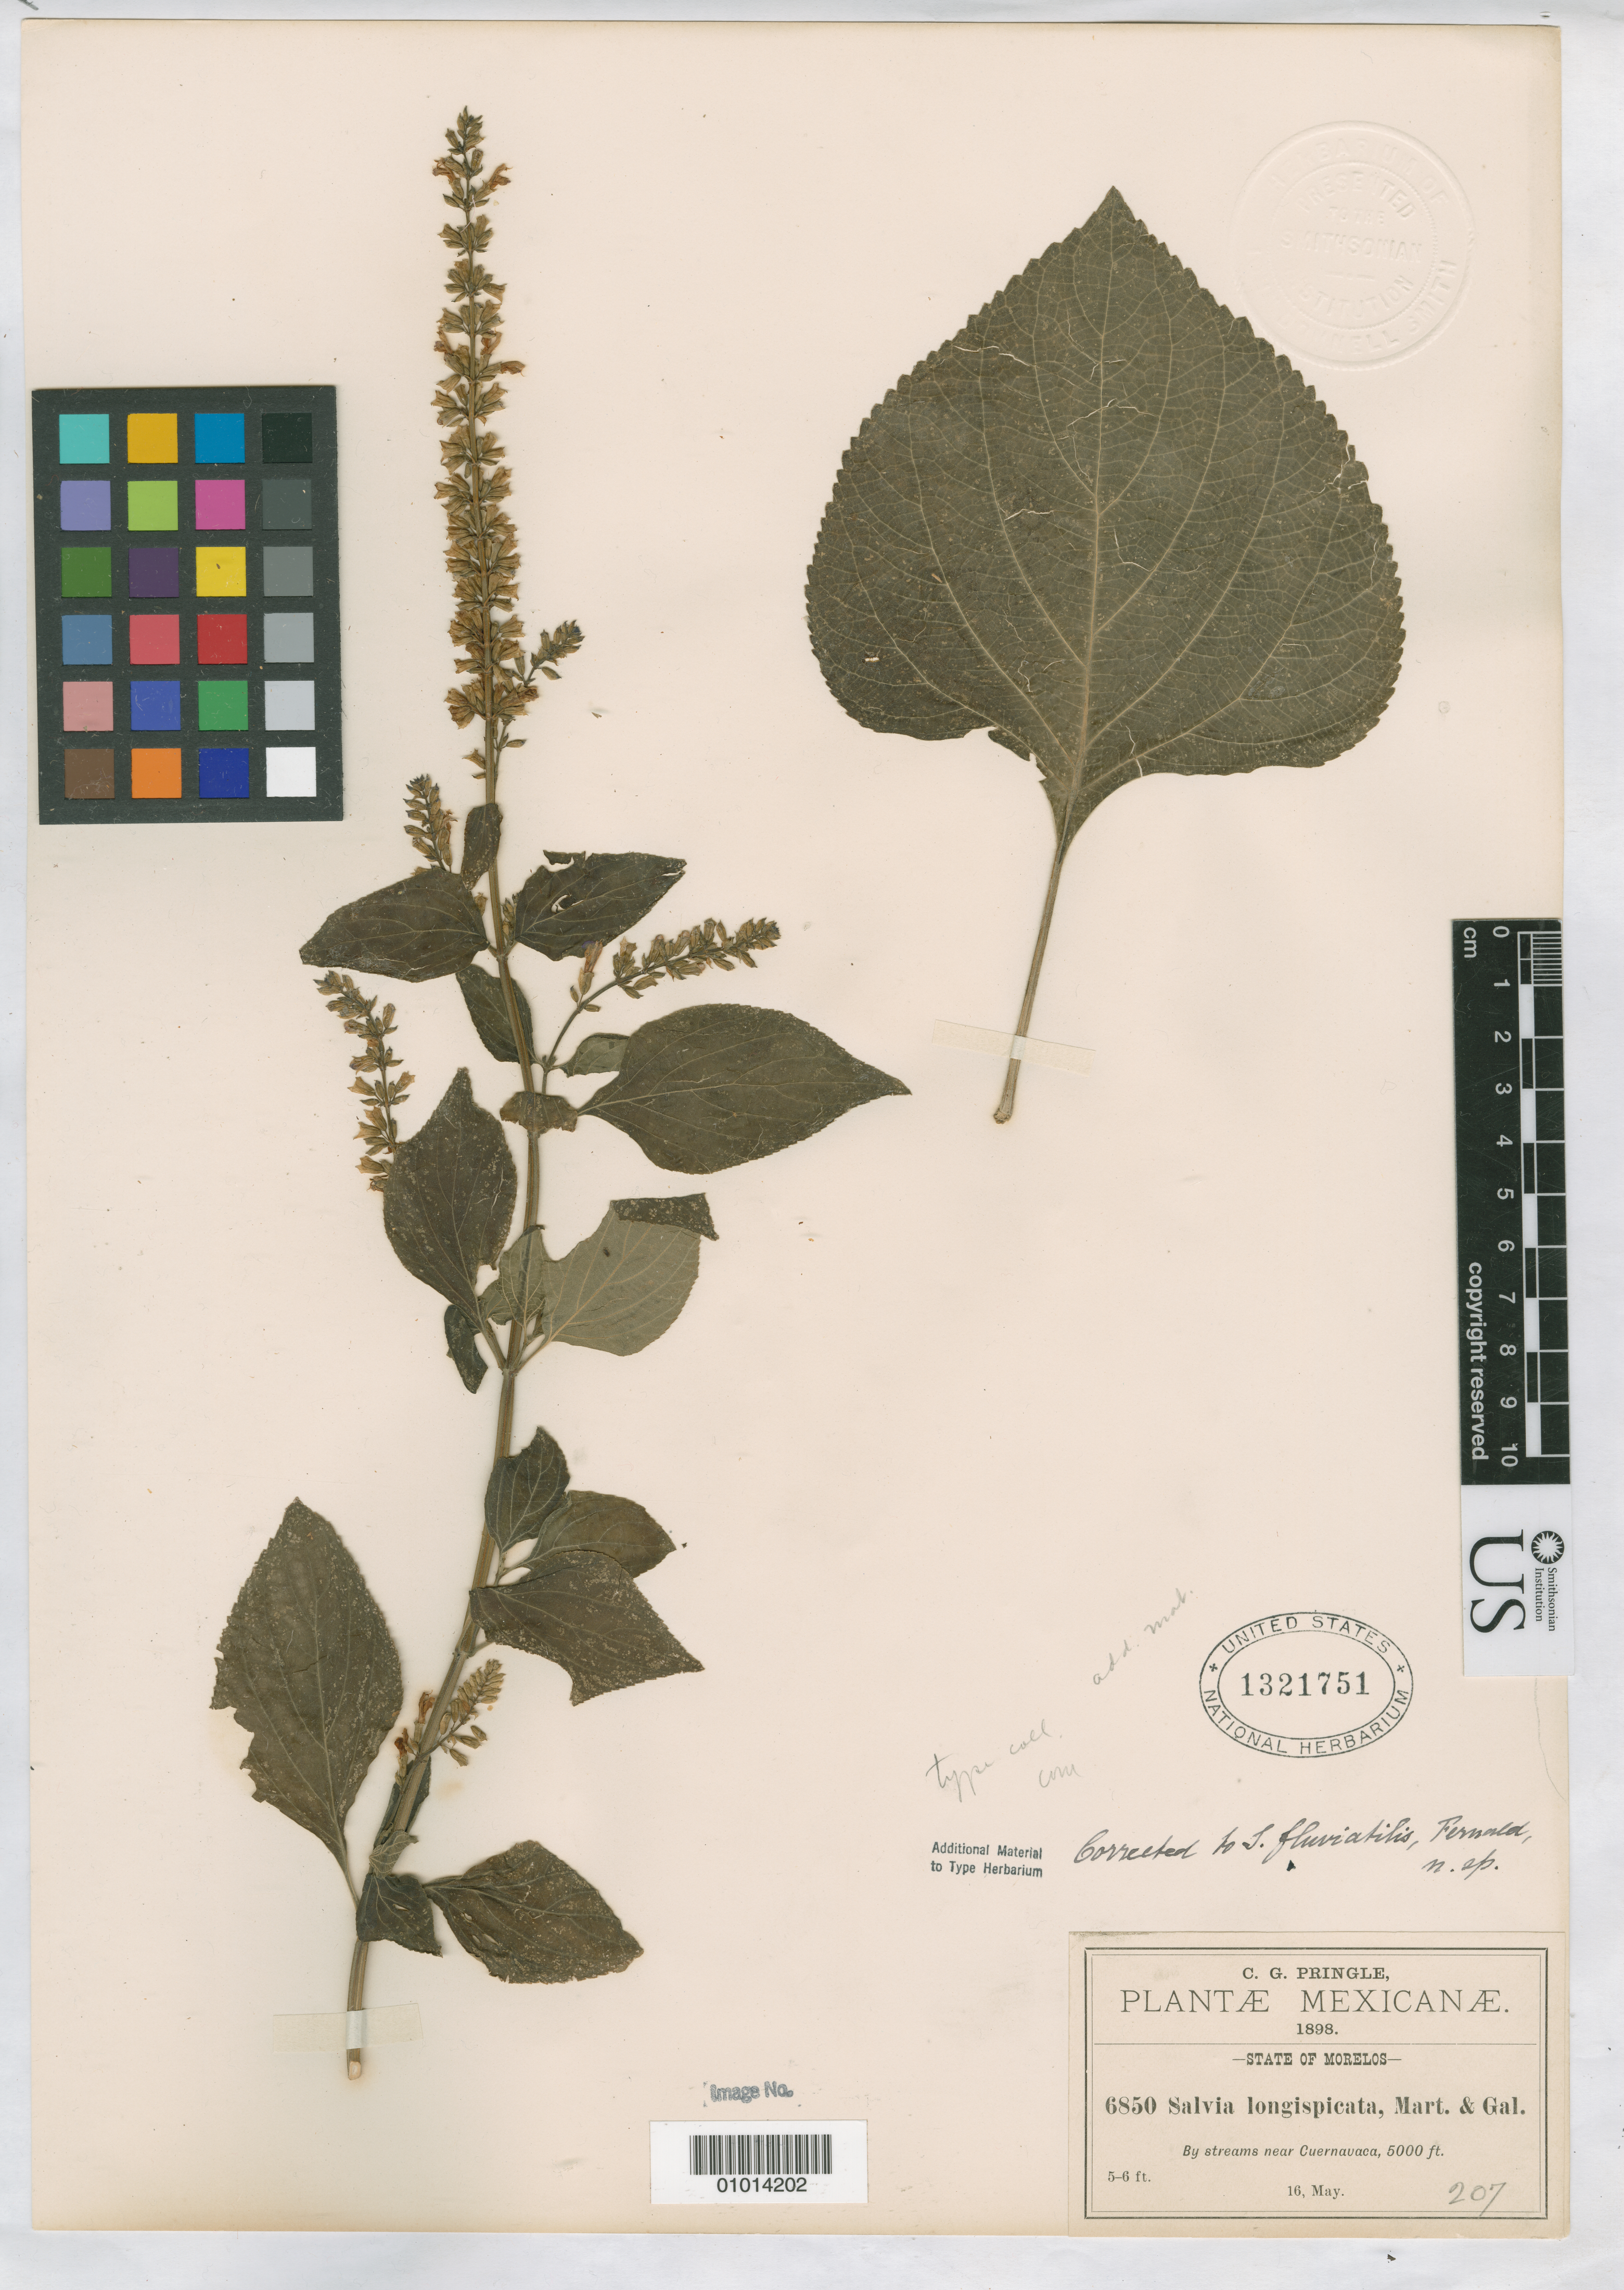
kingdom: Plantae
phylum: Tracheophyta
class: Magnoliopsida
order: Lamiales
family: Lamiaceae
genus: Salvia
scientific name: Salvia fluviatilis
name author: Fernald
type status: Isolectotype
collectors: C. G. Pringle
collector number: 6850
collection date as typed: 16 May 1898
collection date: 1898-05-16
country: Mexico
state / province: Morelos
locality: Cuernavaca.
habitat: By streams.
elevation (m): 1524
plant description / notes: Specimen ex John Donnell Smith herbarium.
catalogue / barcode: US 1321751